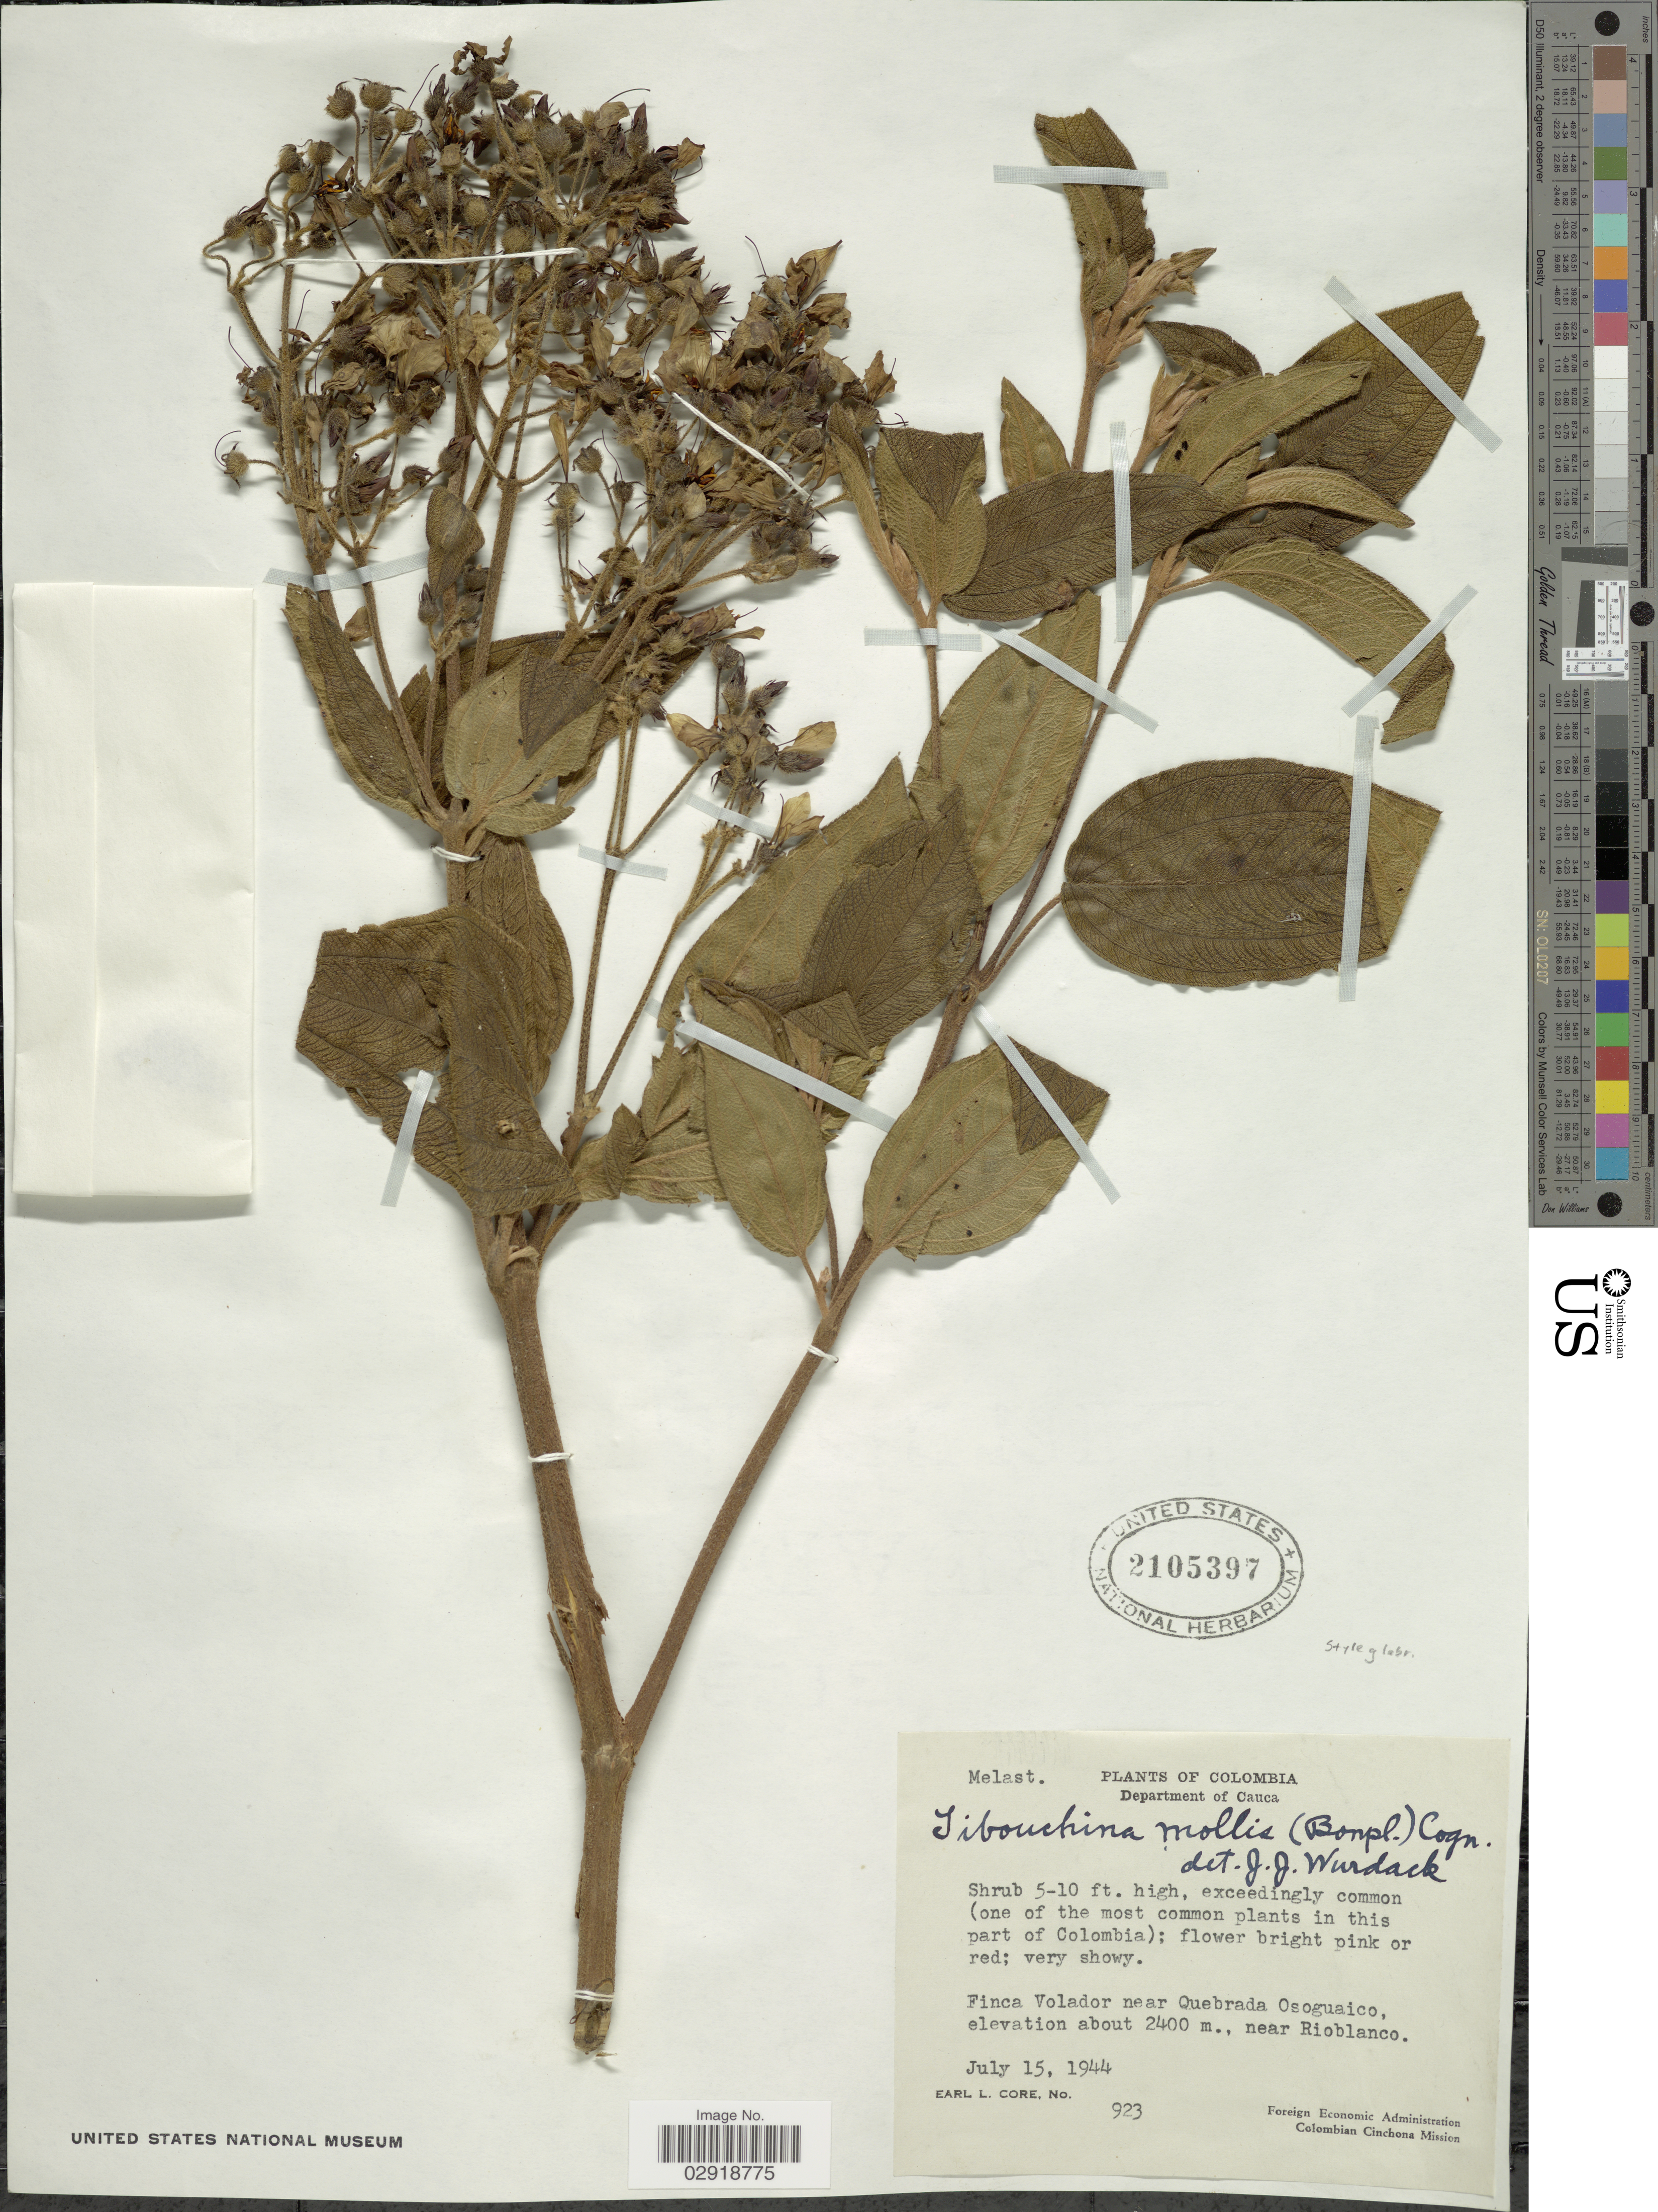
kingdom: Plantae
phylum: Tracheophyta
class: Magnoliopsida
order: Myrtales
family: Melastomataceae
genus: Chaetogastra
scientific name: Chaetogastra mollis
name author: (Bonpl.) DC.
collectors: E. L. Core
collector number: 923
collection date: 1944-07-15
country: Colombia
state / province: Cauca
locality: Department of Cauca. Finca Volador near Quebrada Osoguaico, near Rioblanco.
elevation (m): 2400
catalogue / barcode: US 2105397